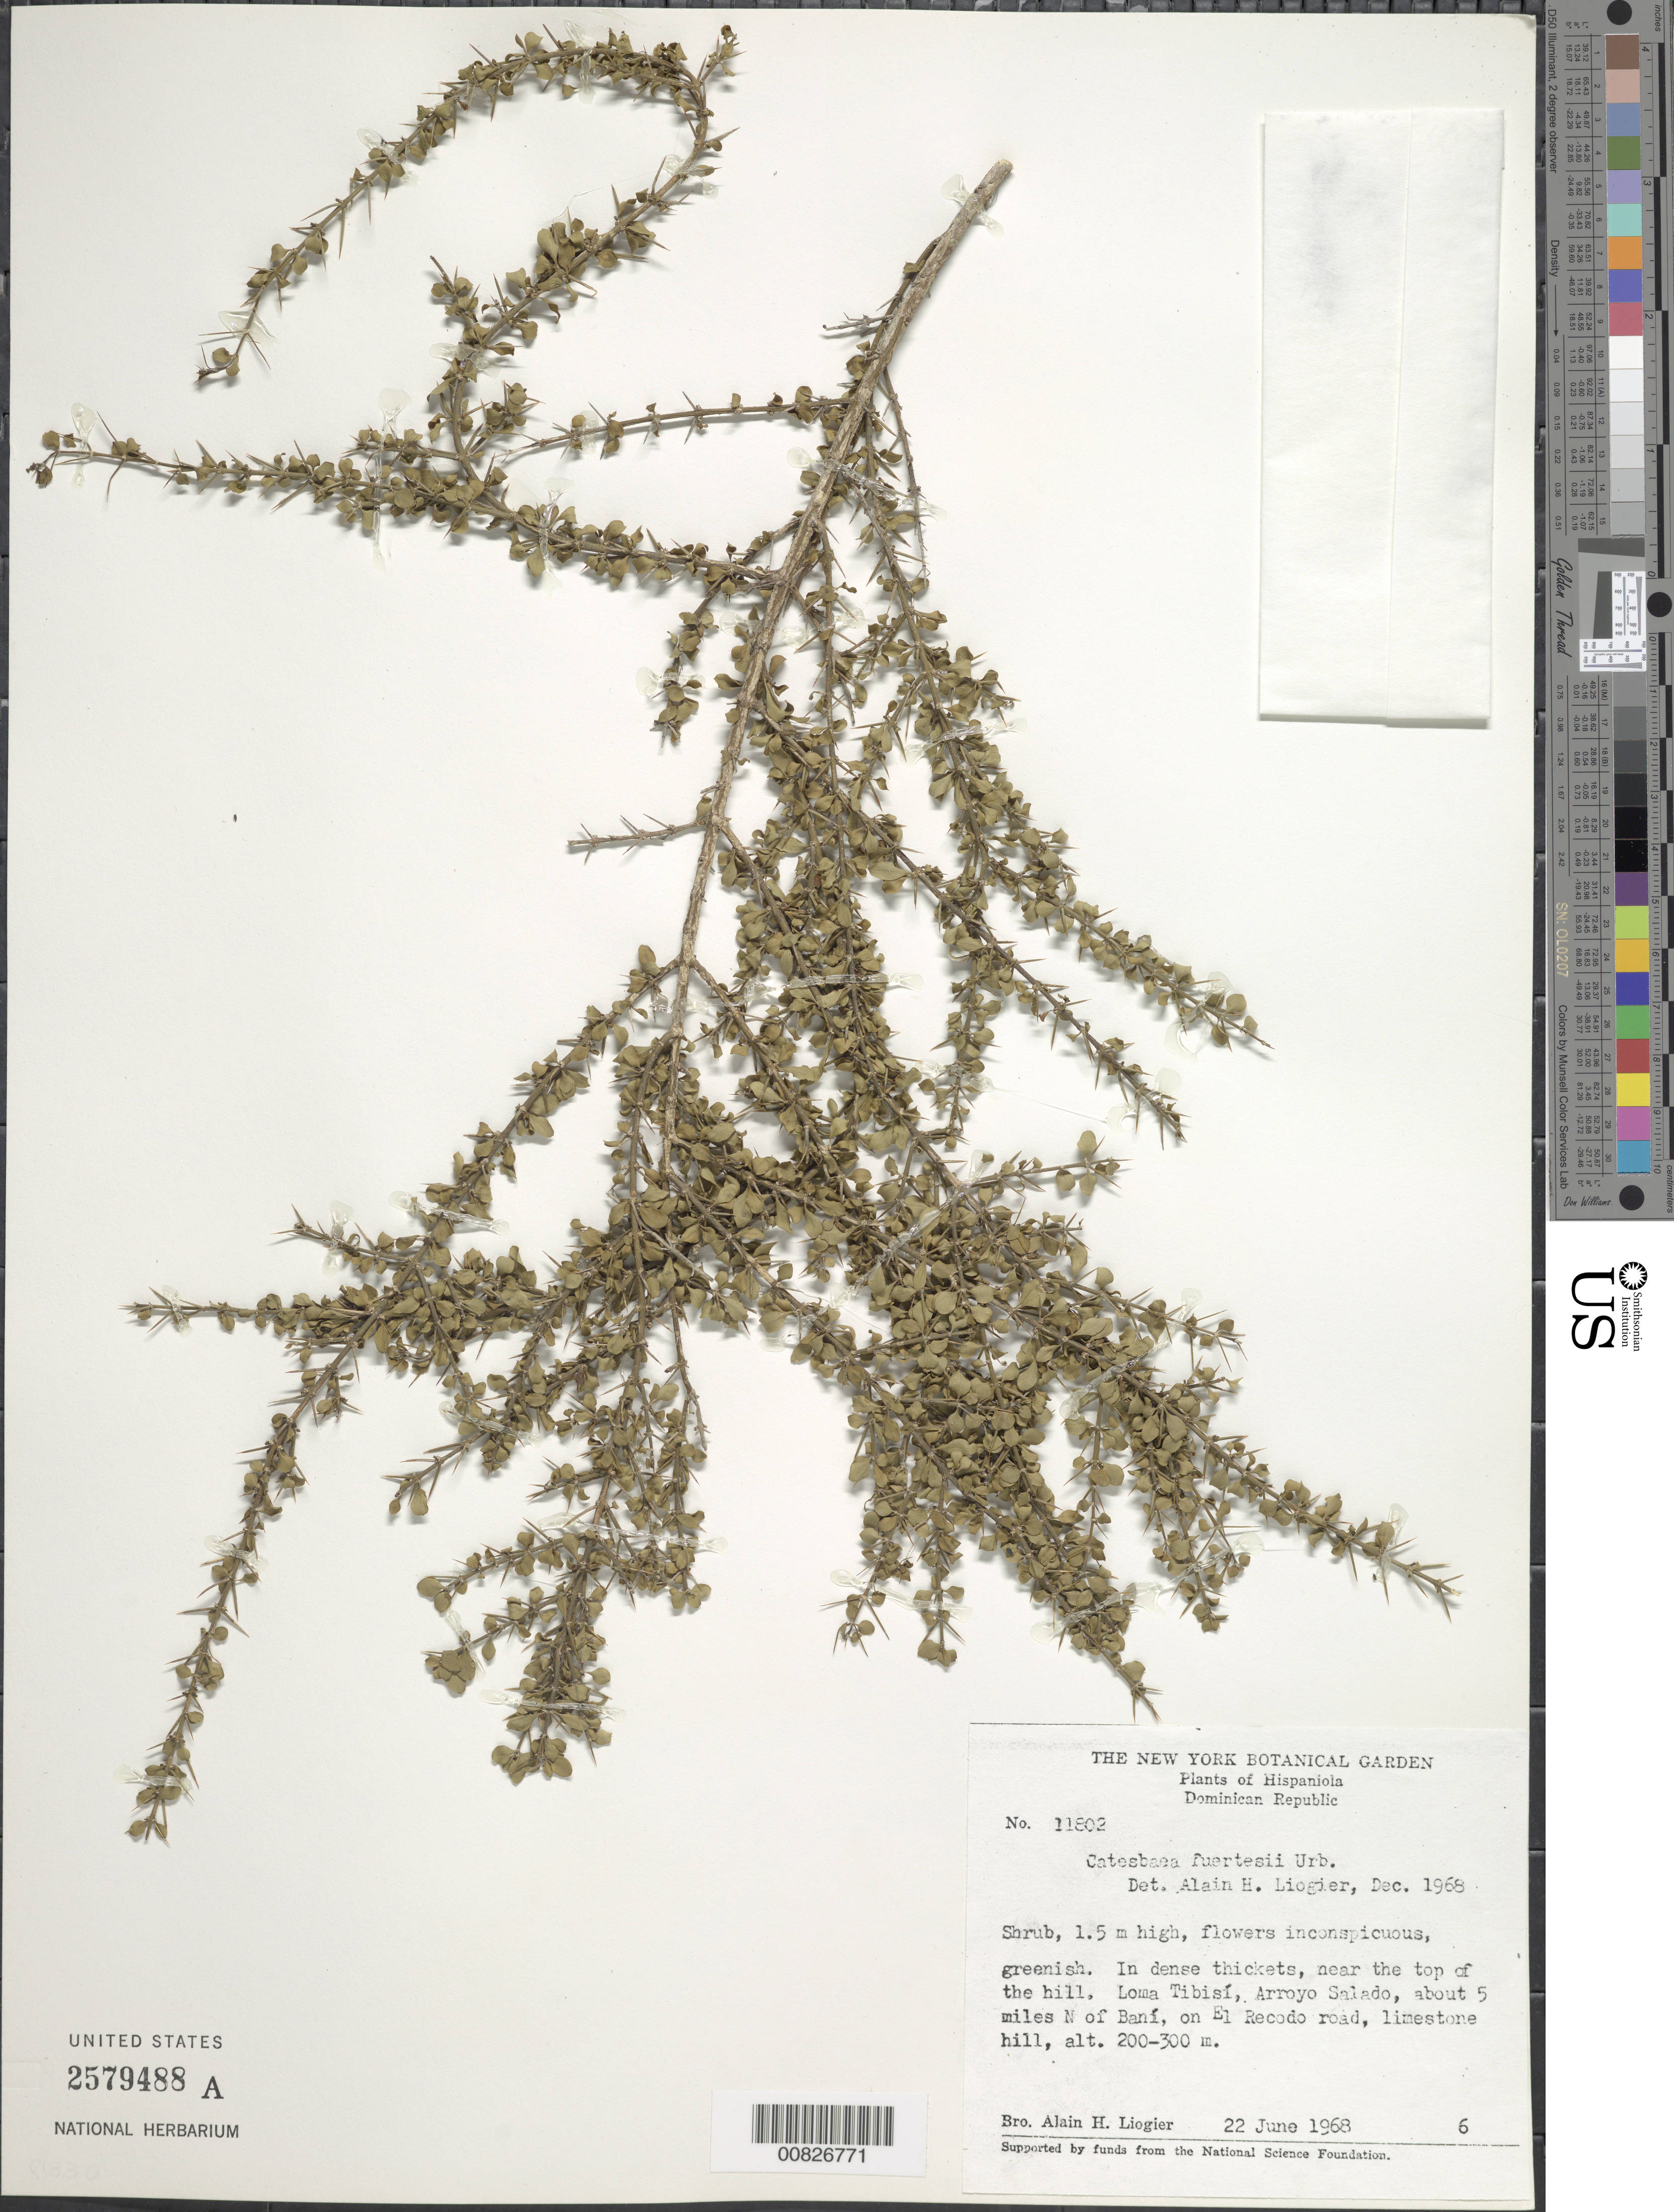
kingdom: Plantae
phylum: Tracheophyta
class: Magnoliopsida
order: Gentianales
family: Rubiaceae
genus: Catesbaea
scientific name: Catesbaea fuertesii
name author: Urb.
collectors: A. H. Liogier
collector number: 11802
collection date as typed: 22 Jun 1968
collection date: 1968-06-22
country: Dominican Republic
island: Hispaniola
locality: Loma Tibisí, Arroyo Salado, about 5 miles N of Baní, on El Recodo road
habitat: In dense thickets near the top of limestone hill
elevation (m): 200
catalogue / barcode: US 2579488